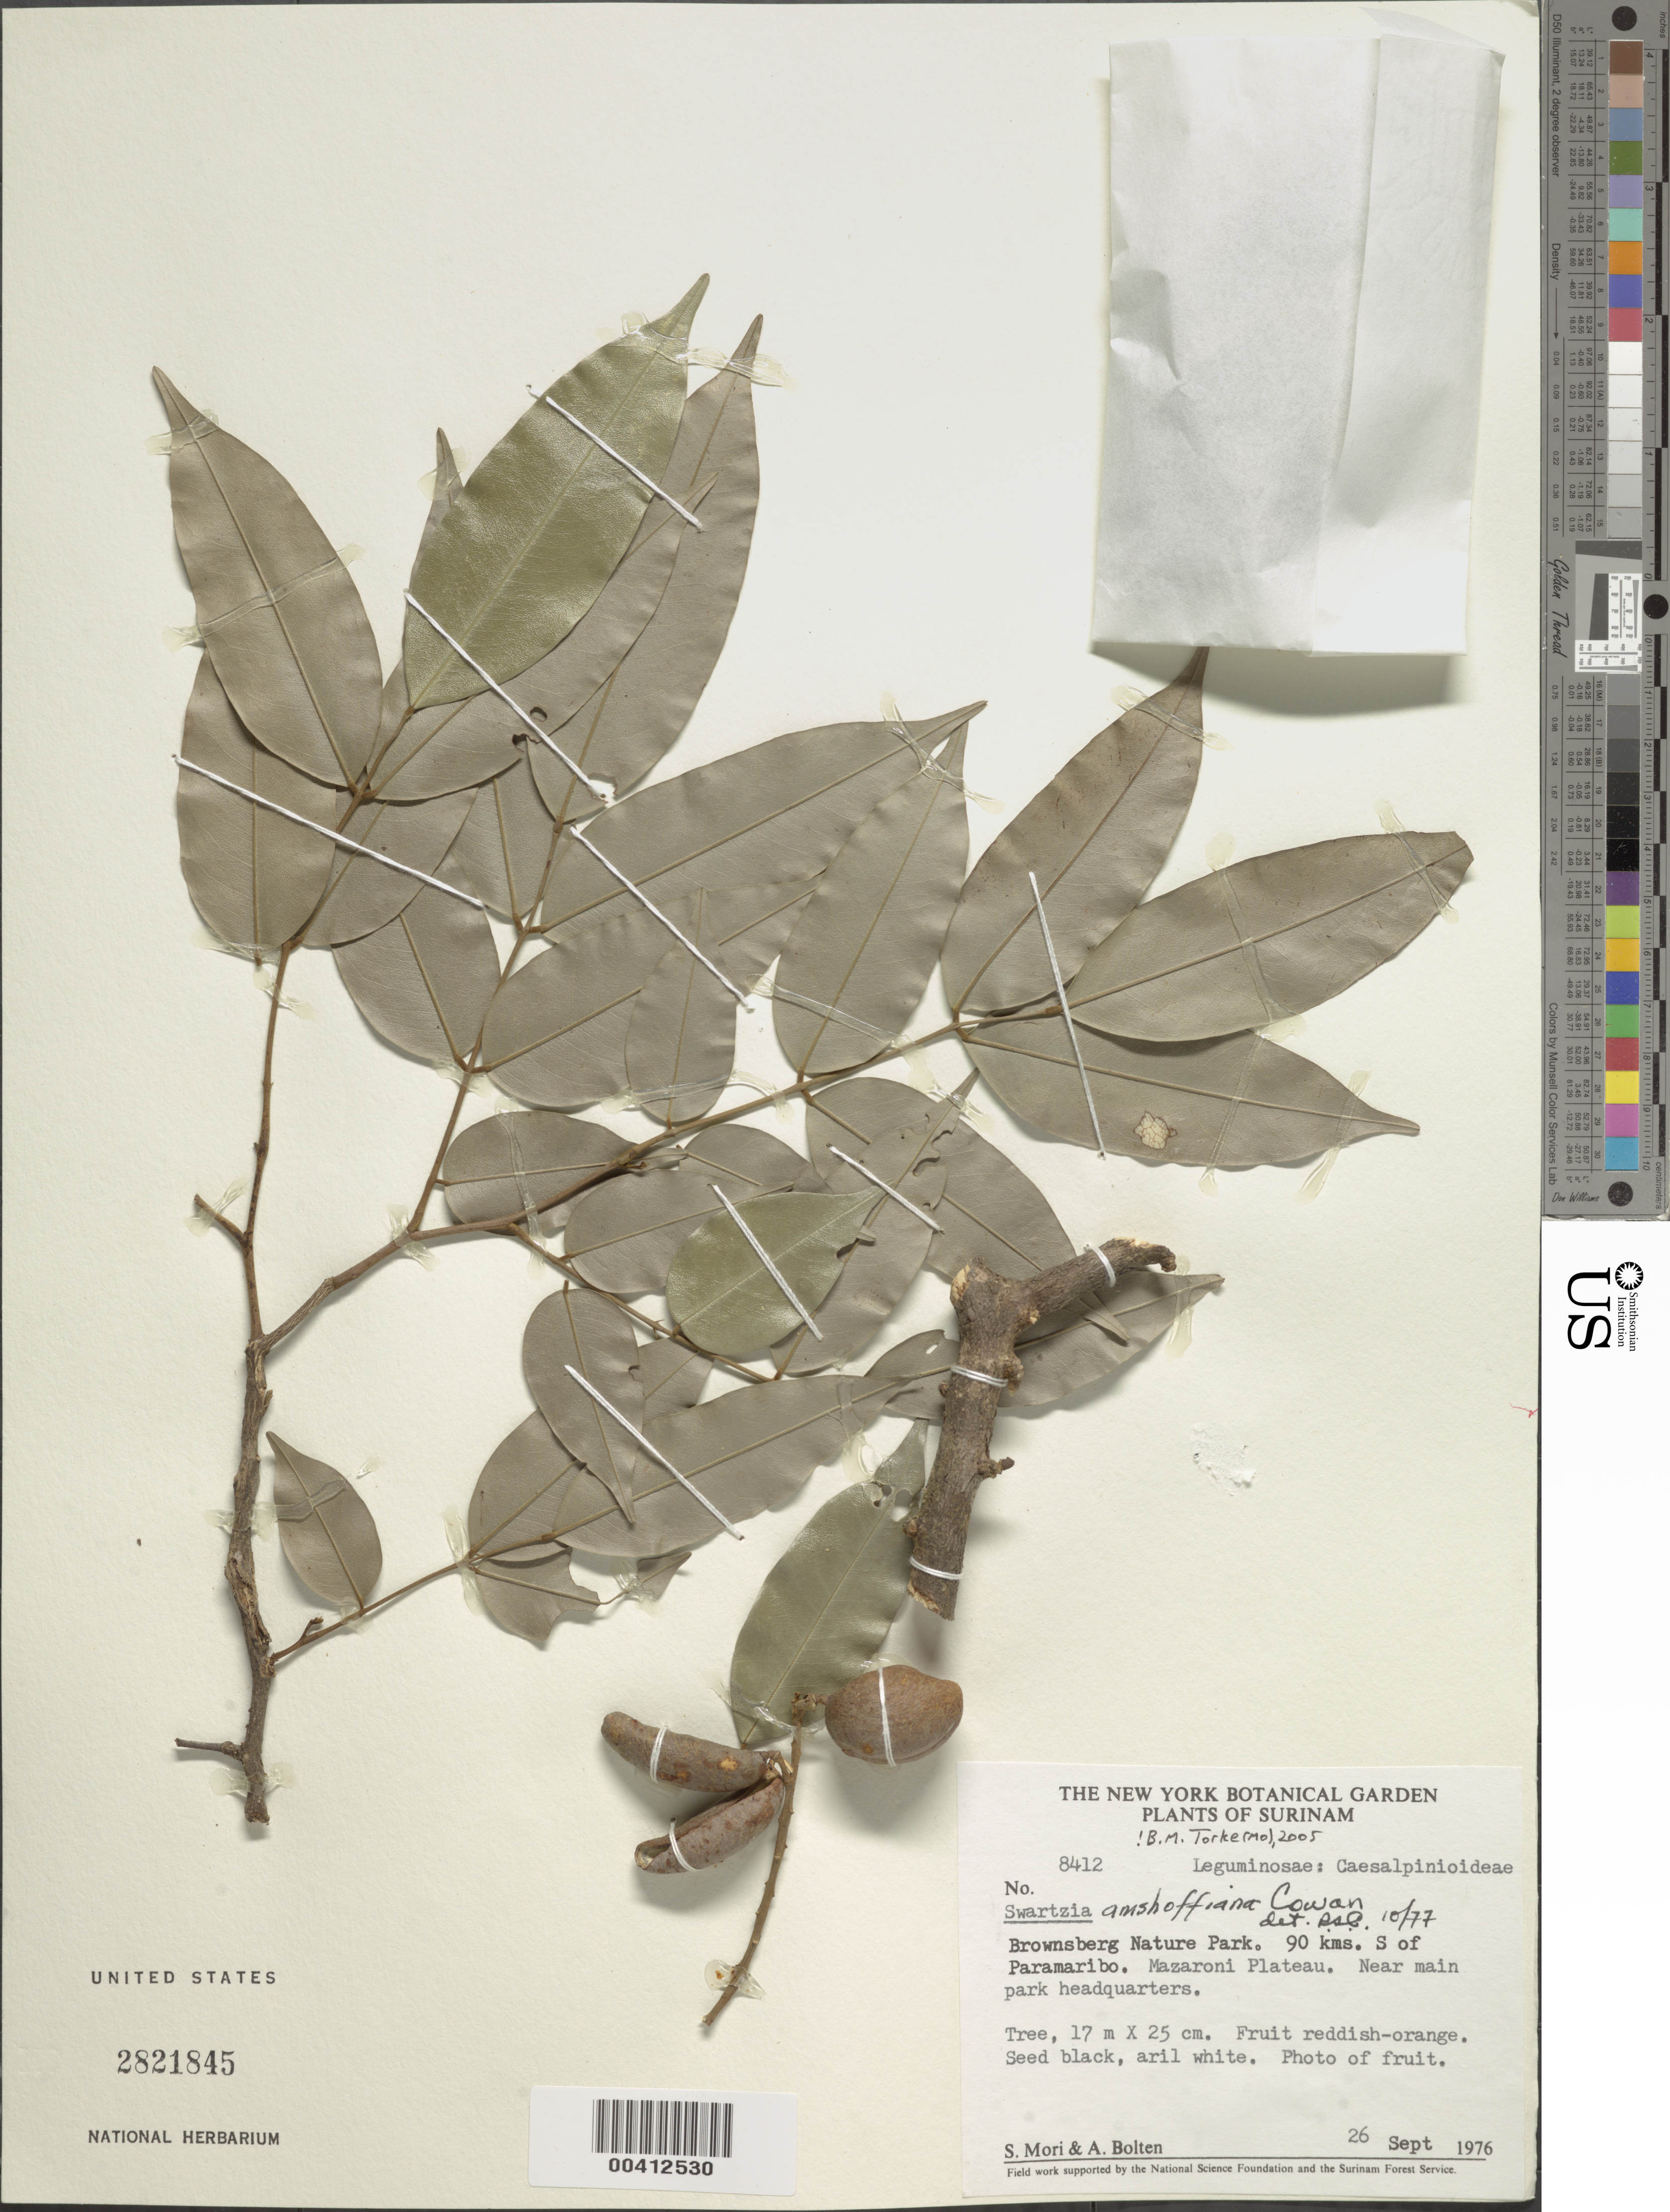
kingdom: Plantae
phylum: Tracheophyta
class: Magnoliopsida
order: Fabales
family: Fabaceae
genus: Swartzia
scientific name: Swartzia amshoffiana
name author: R.S. Cowan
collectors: S. Mori & A. Bolten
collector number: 8412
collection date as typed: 26 Sep 1976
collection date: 1976-09-26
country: Suriname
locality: Brownsberg nature park. 90 kms s of paramaribo. mazaroni plateau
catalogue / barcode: US 2821845